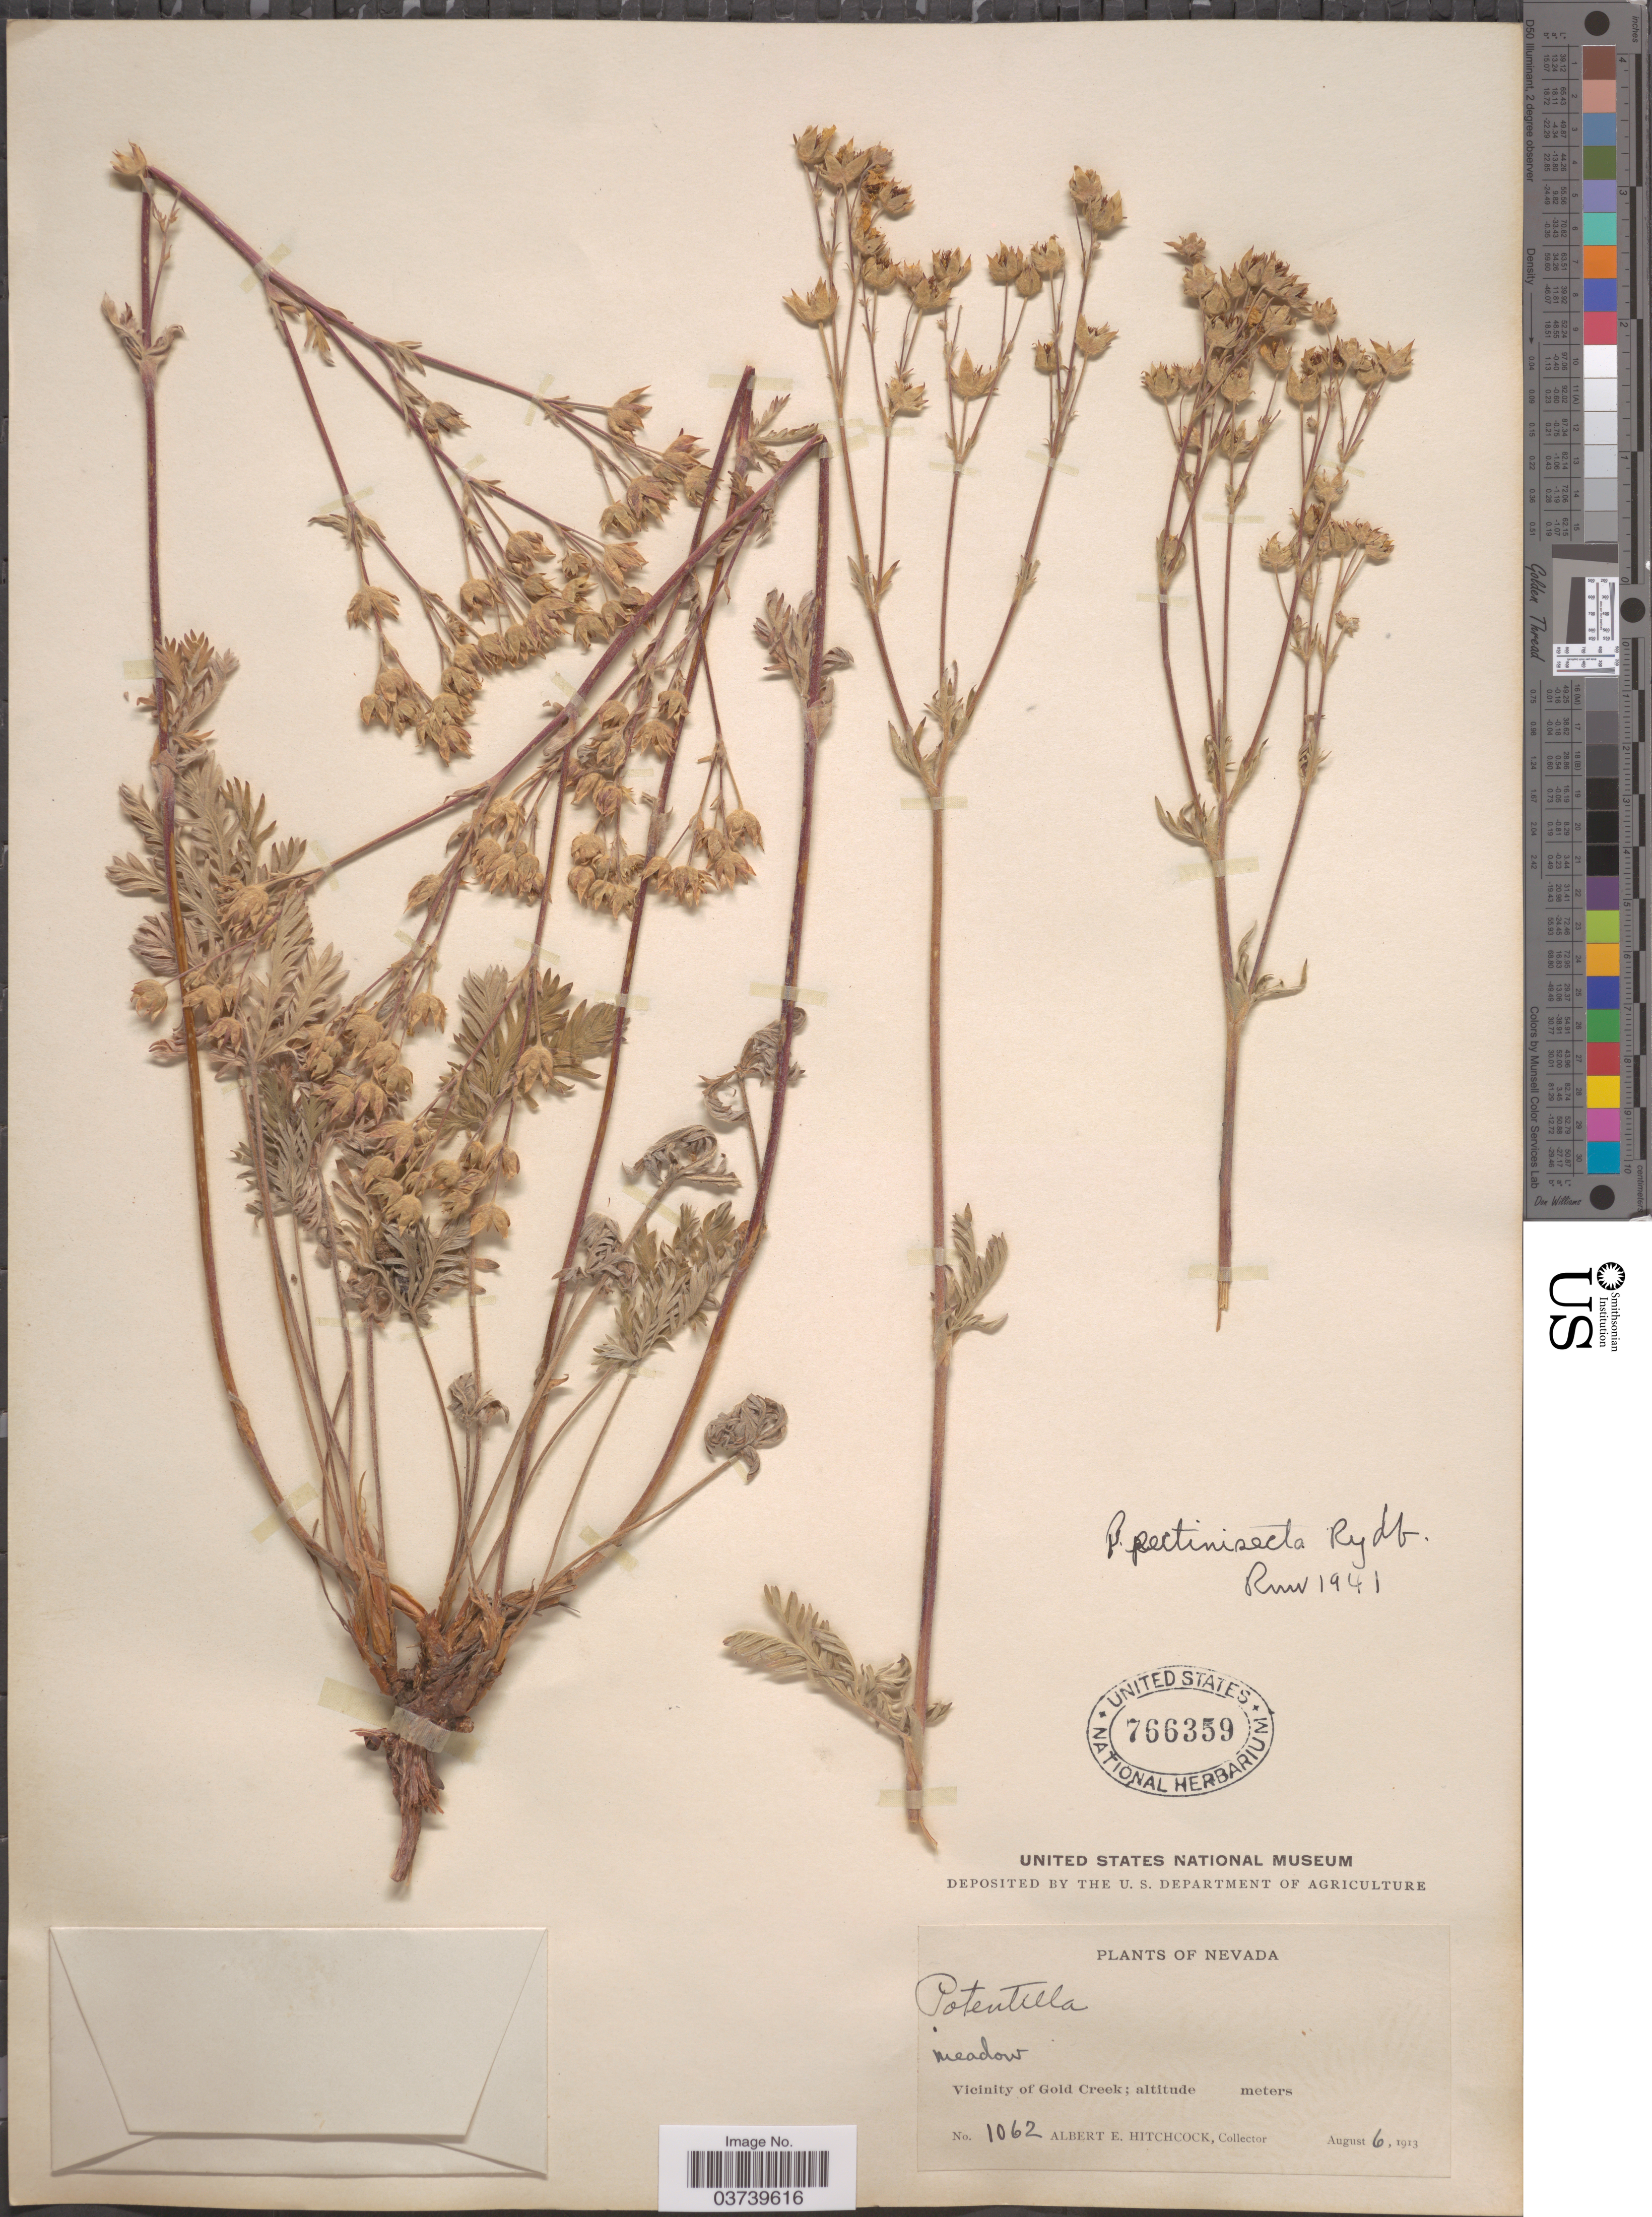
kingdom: Plantae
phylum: Tracheophyta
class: Magnoliopsida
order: Rosales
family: Rosaceae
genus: Potentilla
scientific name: Potentilla gracilis var. elmeri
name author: (Rydb.) Jeps.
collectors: A. Hitchcock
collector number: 1062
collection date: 1913-08-06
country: United States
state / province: Nevada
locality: Vicinity of Gold Creek.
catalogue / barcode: US 766359